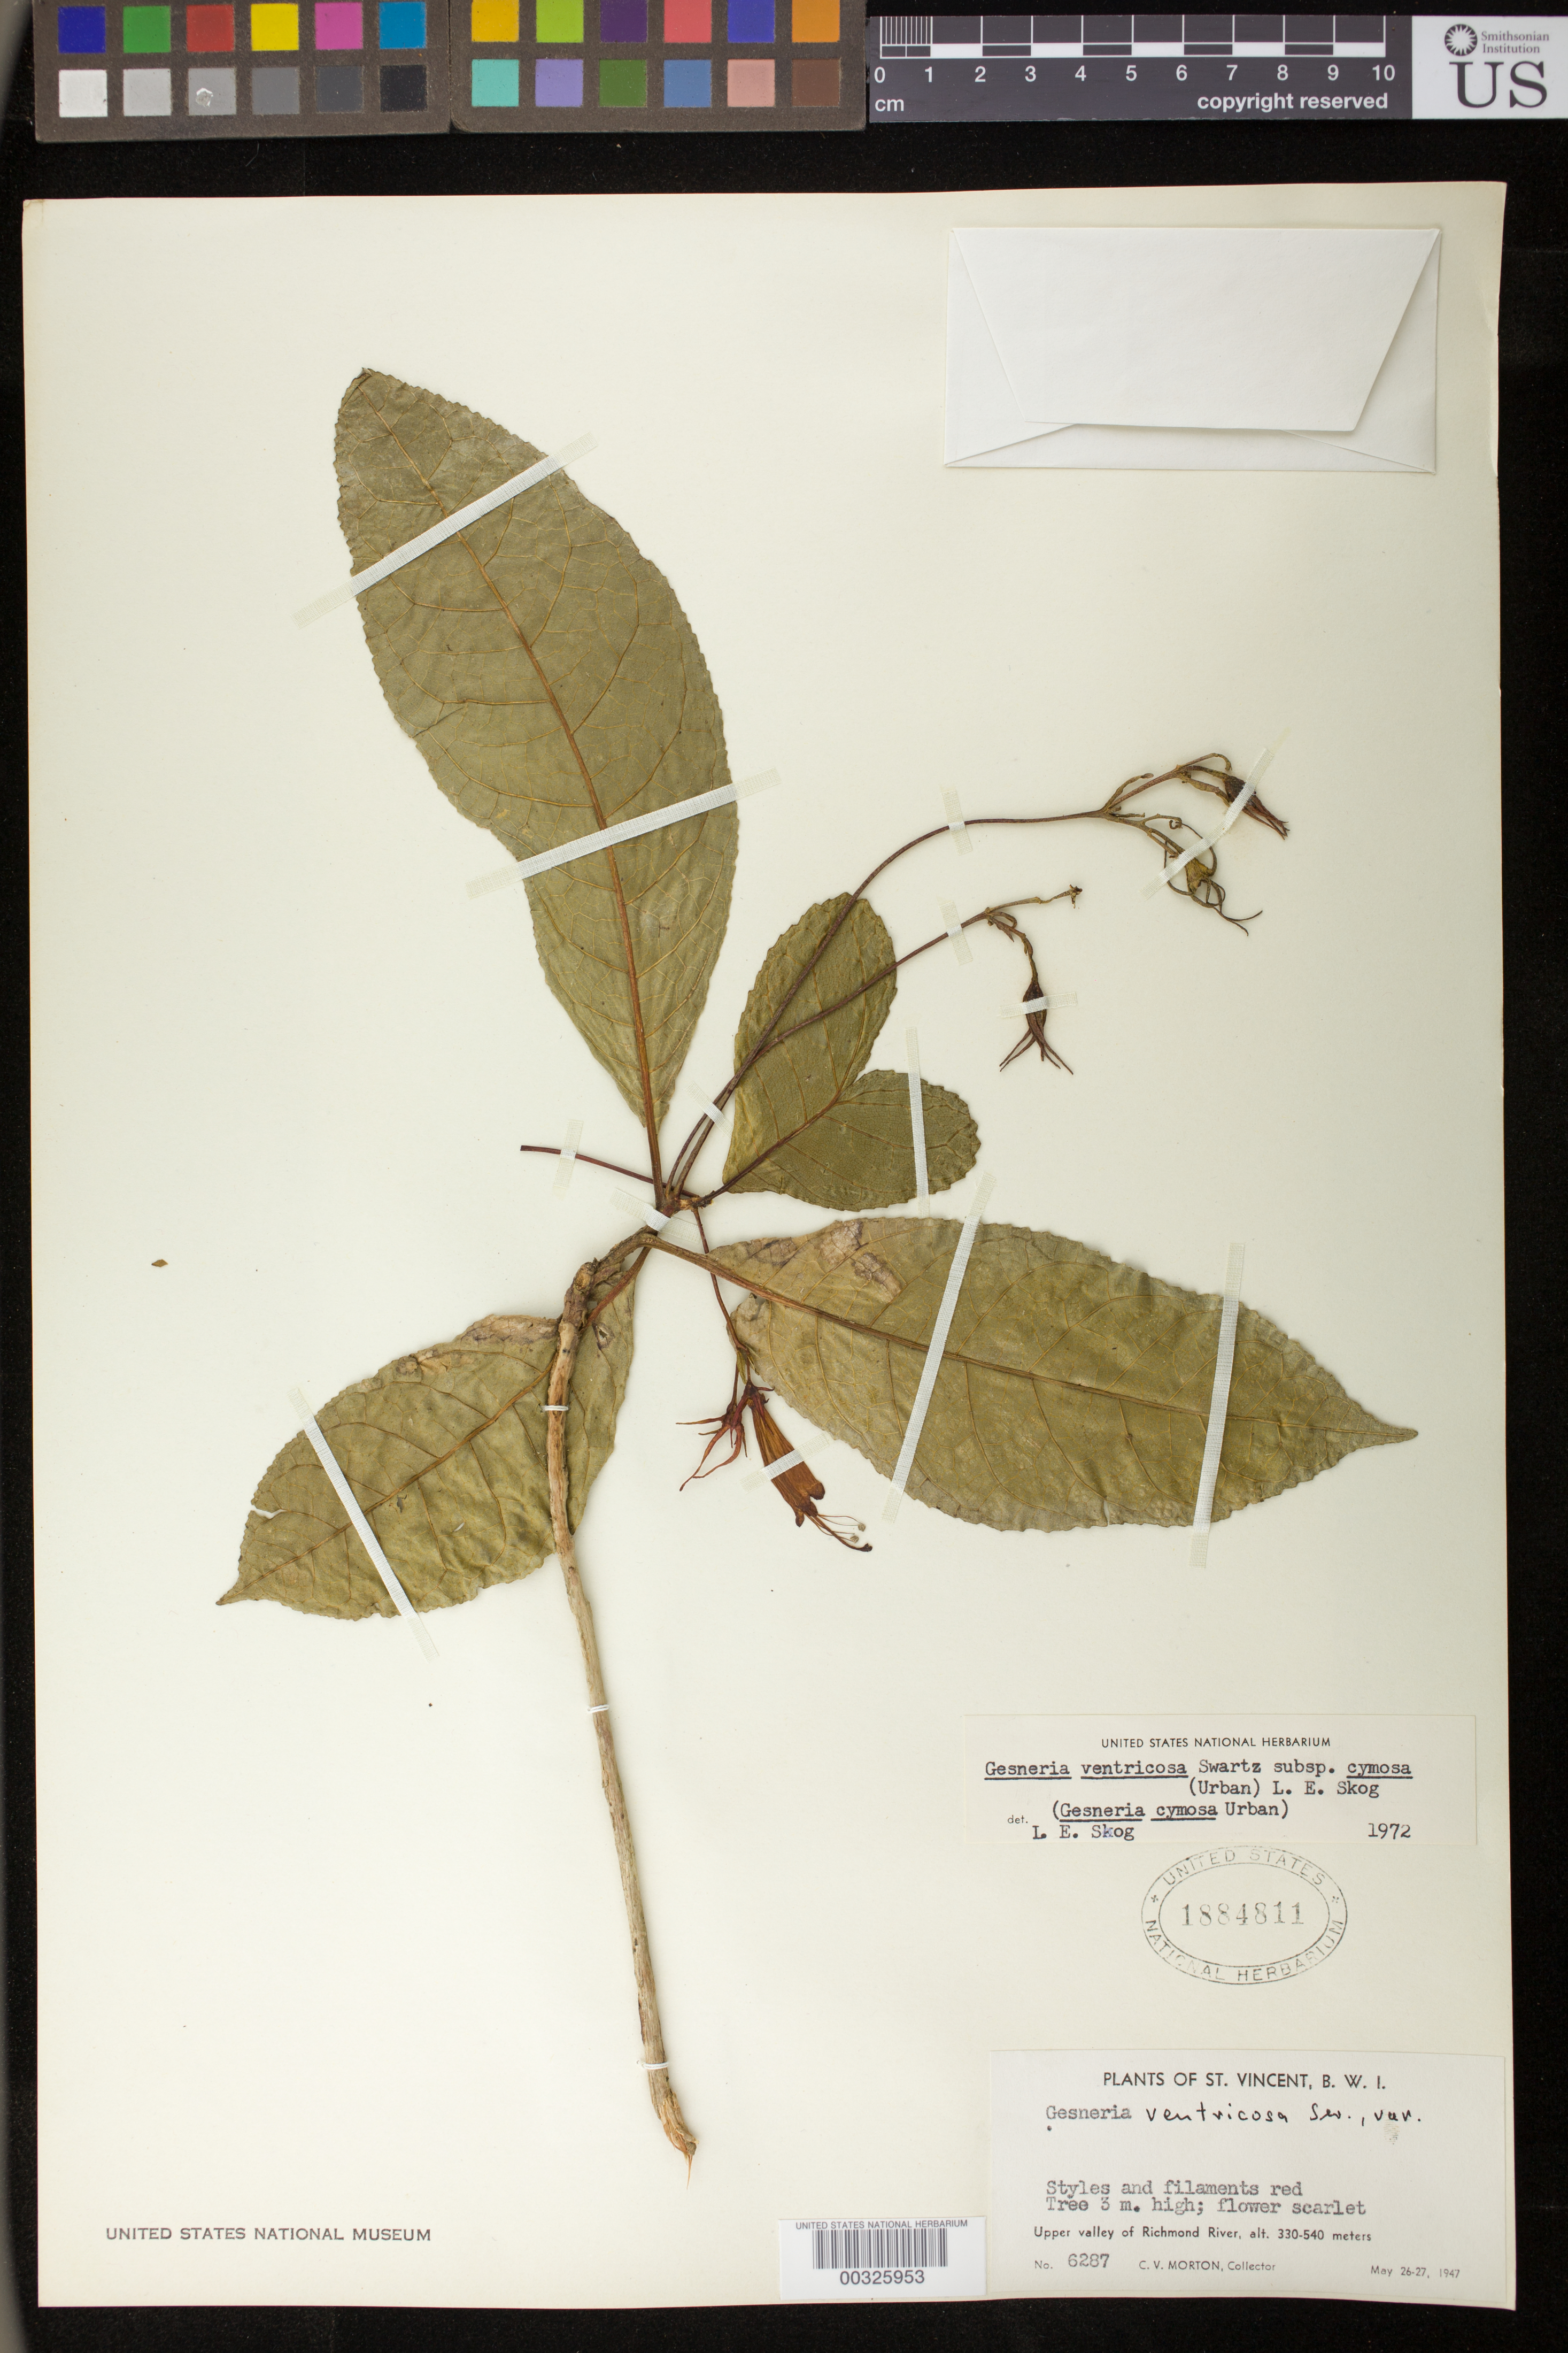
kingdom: Plantae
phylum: Tracheophyta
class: Magnoliopsida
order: Lamiales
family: Gesneriaceae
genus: Gesneria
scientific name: Gesneria ventricosa subsp. cymosa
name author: (Urb.) L.E. Skog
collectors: C. V. Morton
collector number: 6287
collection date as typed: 26-27 May 1947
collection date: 1947-05-26/1947-05-27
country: St. Vincent - Grenadines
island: St. Vincent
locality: Upper valley of Richmond River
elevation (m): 330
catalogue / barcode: US 1884811